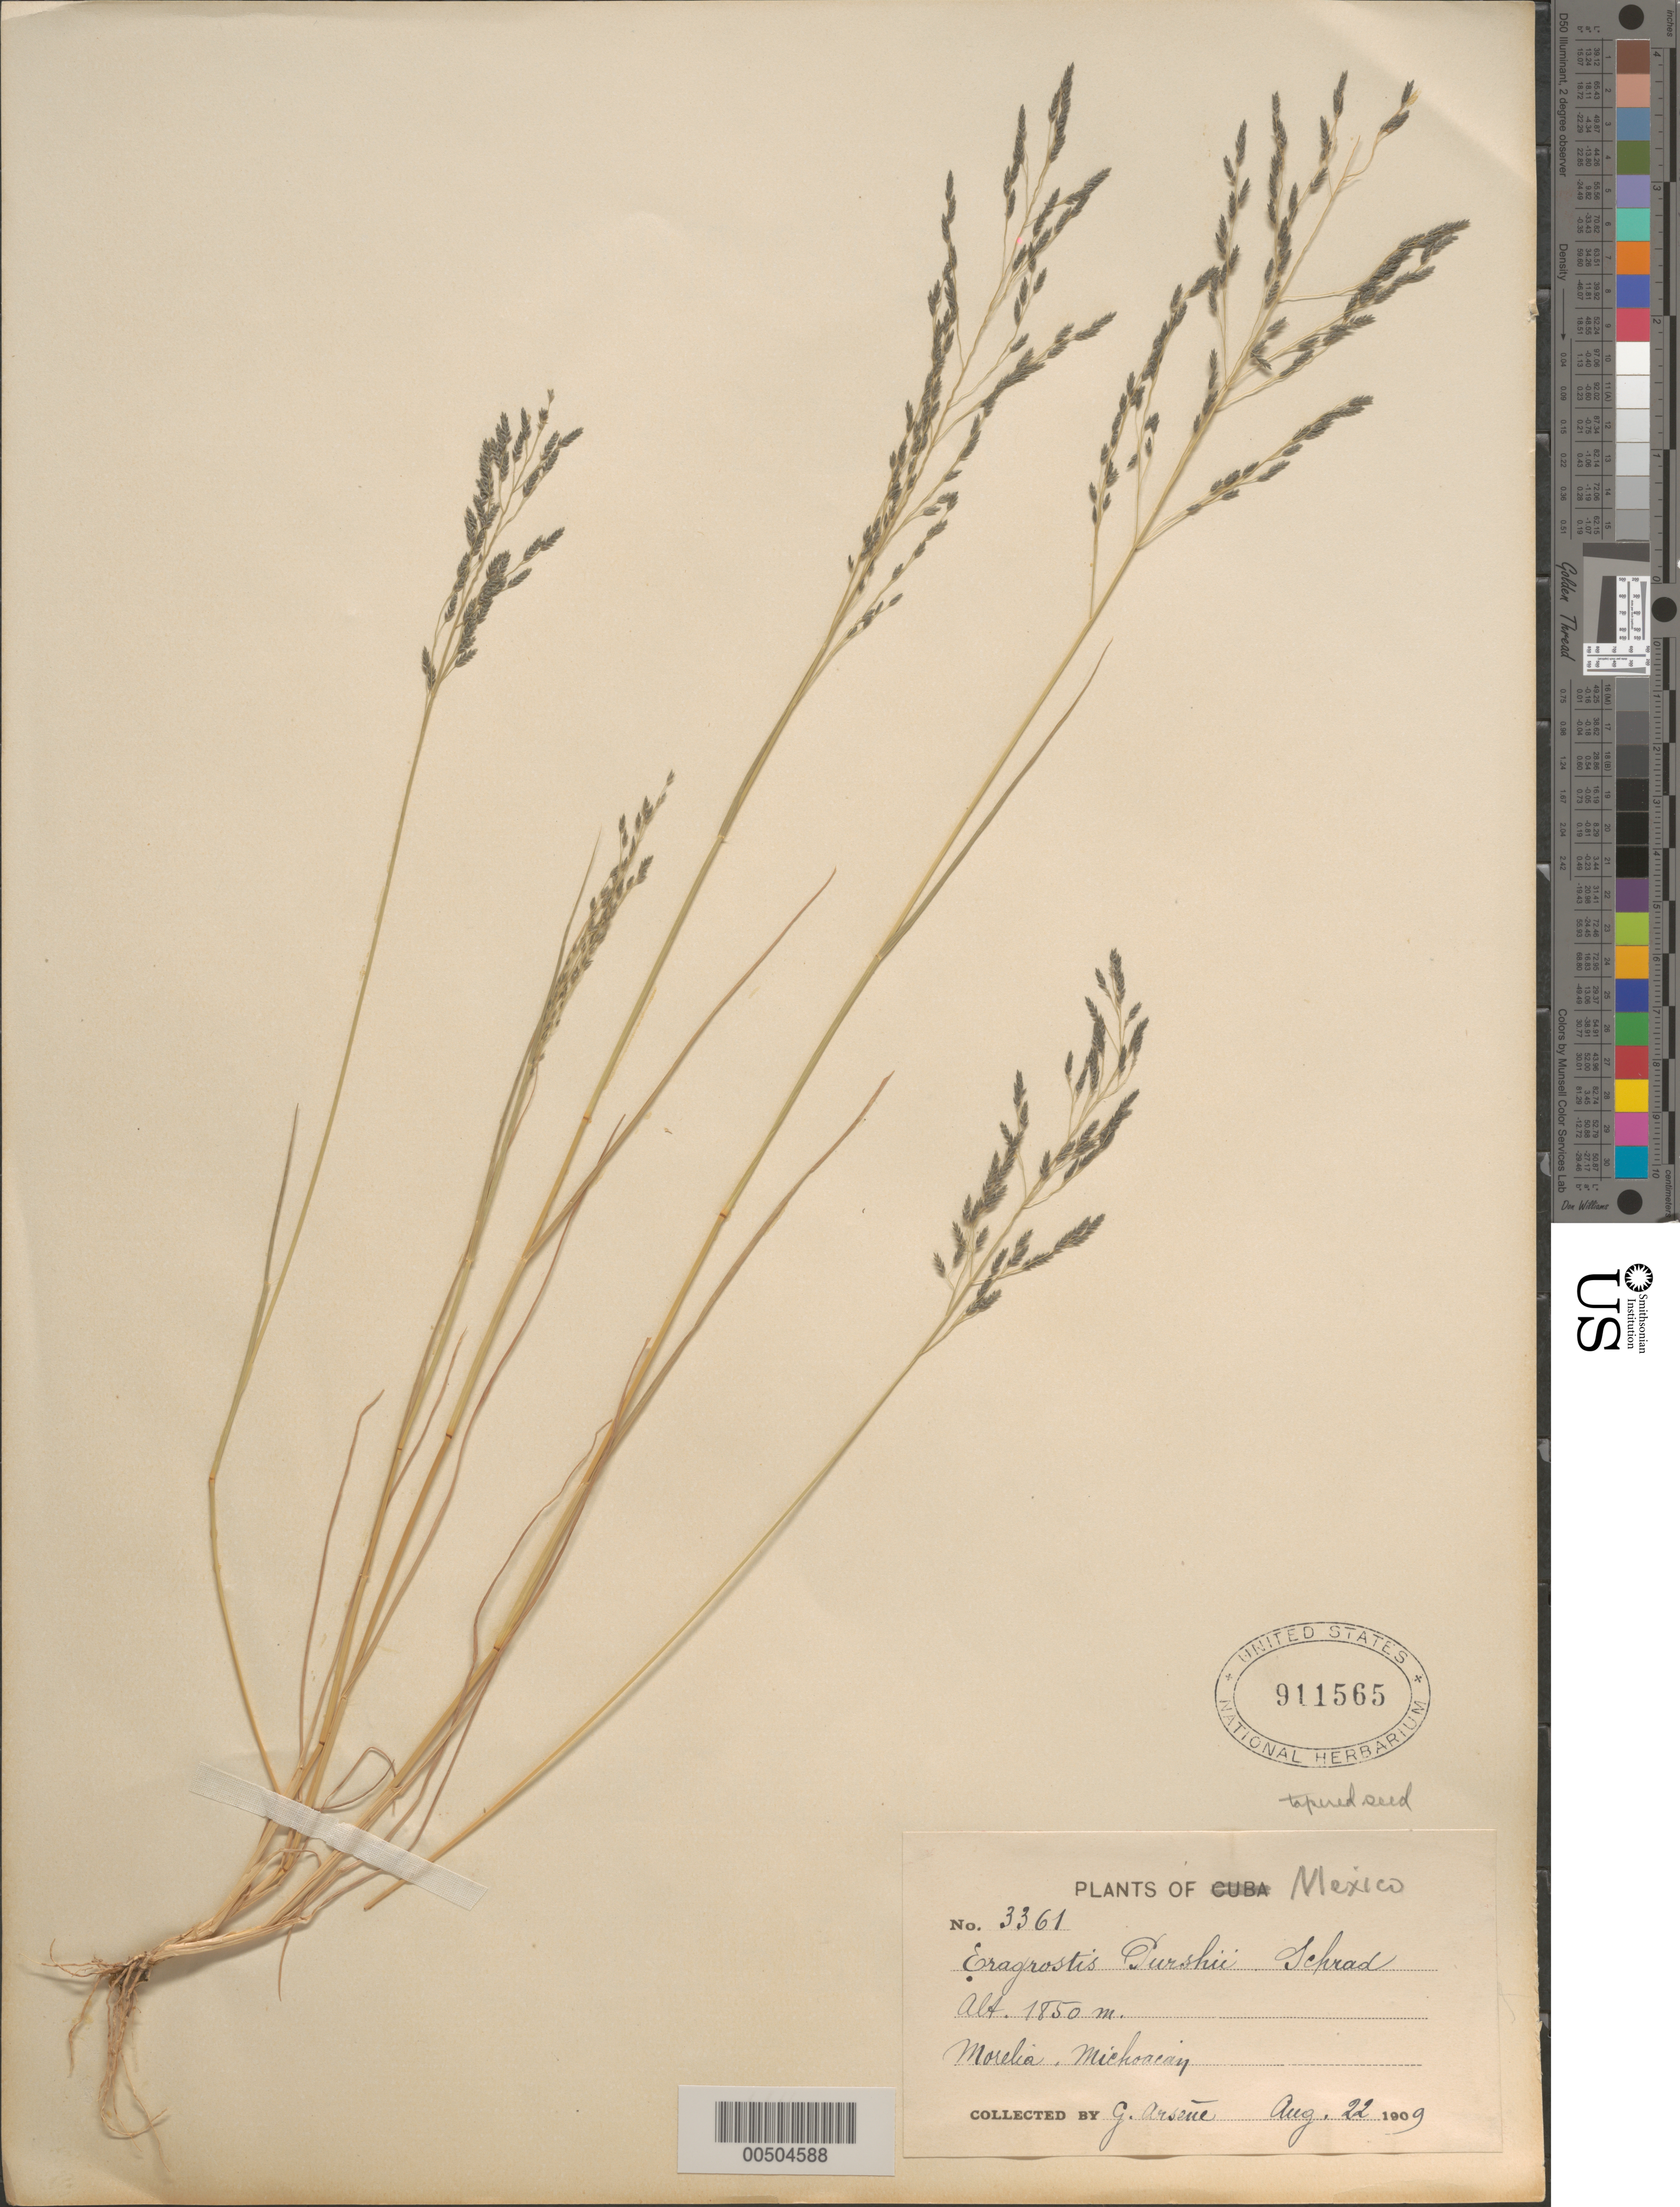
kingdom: Plantae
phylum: Tracheophyta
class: Liliopsida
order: Poales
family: Poaceae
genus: Eragrostis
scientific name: Eragrostis pectinacea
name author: (Michx.) Nees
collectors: Bro. G. Arsène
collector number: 3361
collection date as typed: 22 Aug 1909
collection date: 1909-08-22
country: Mexico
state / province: Michoacán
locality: Morelia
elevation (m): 1850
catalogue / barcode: US 911565